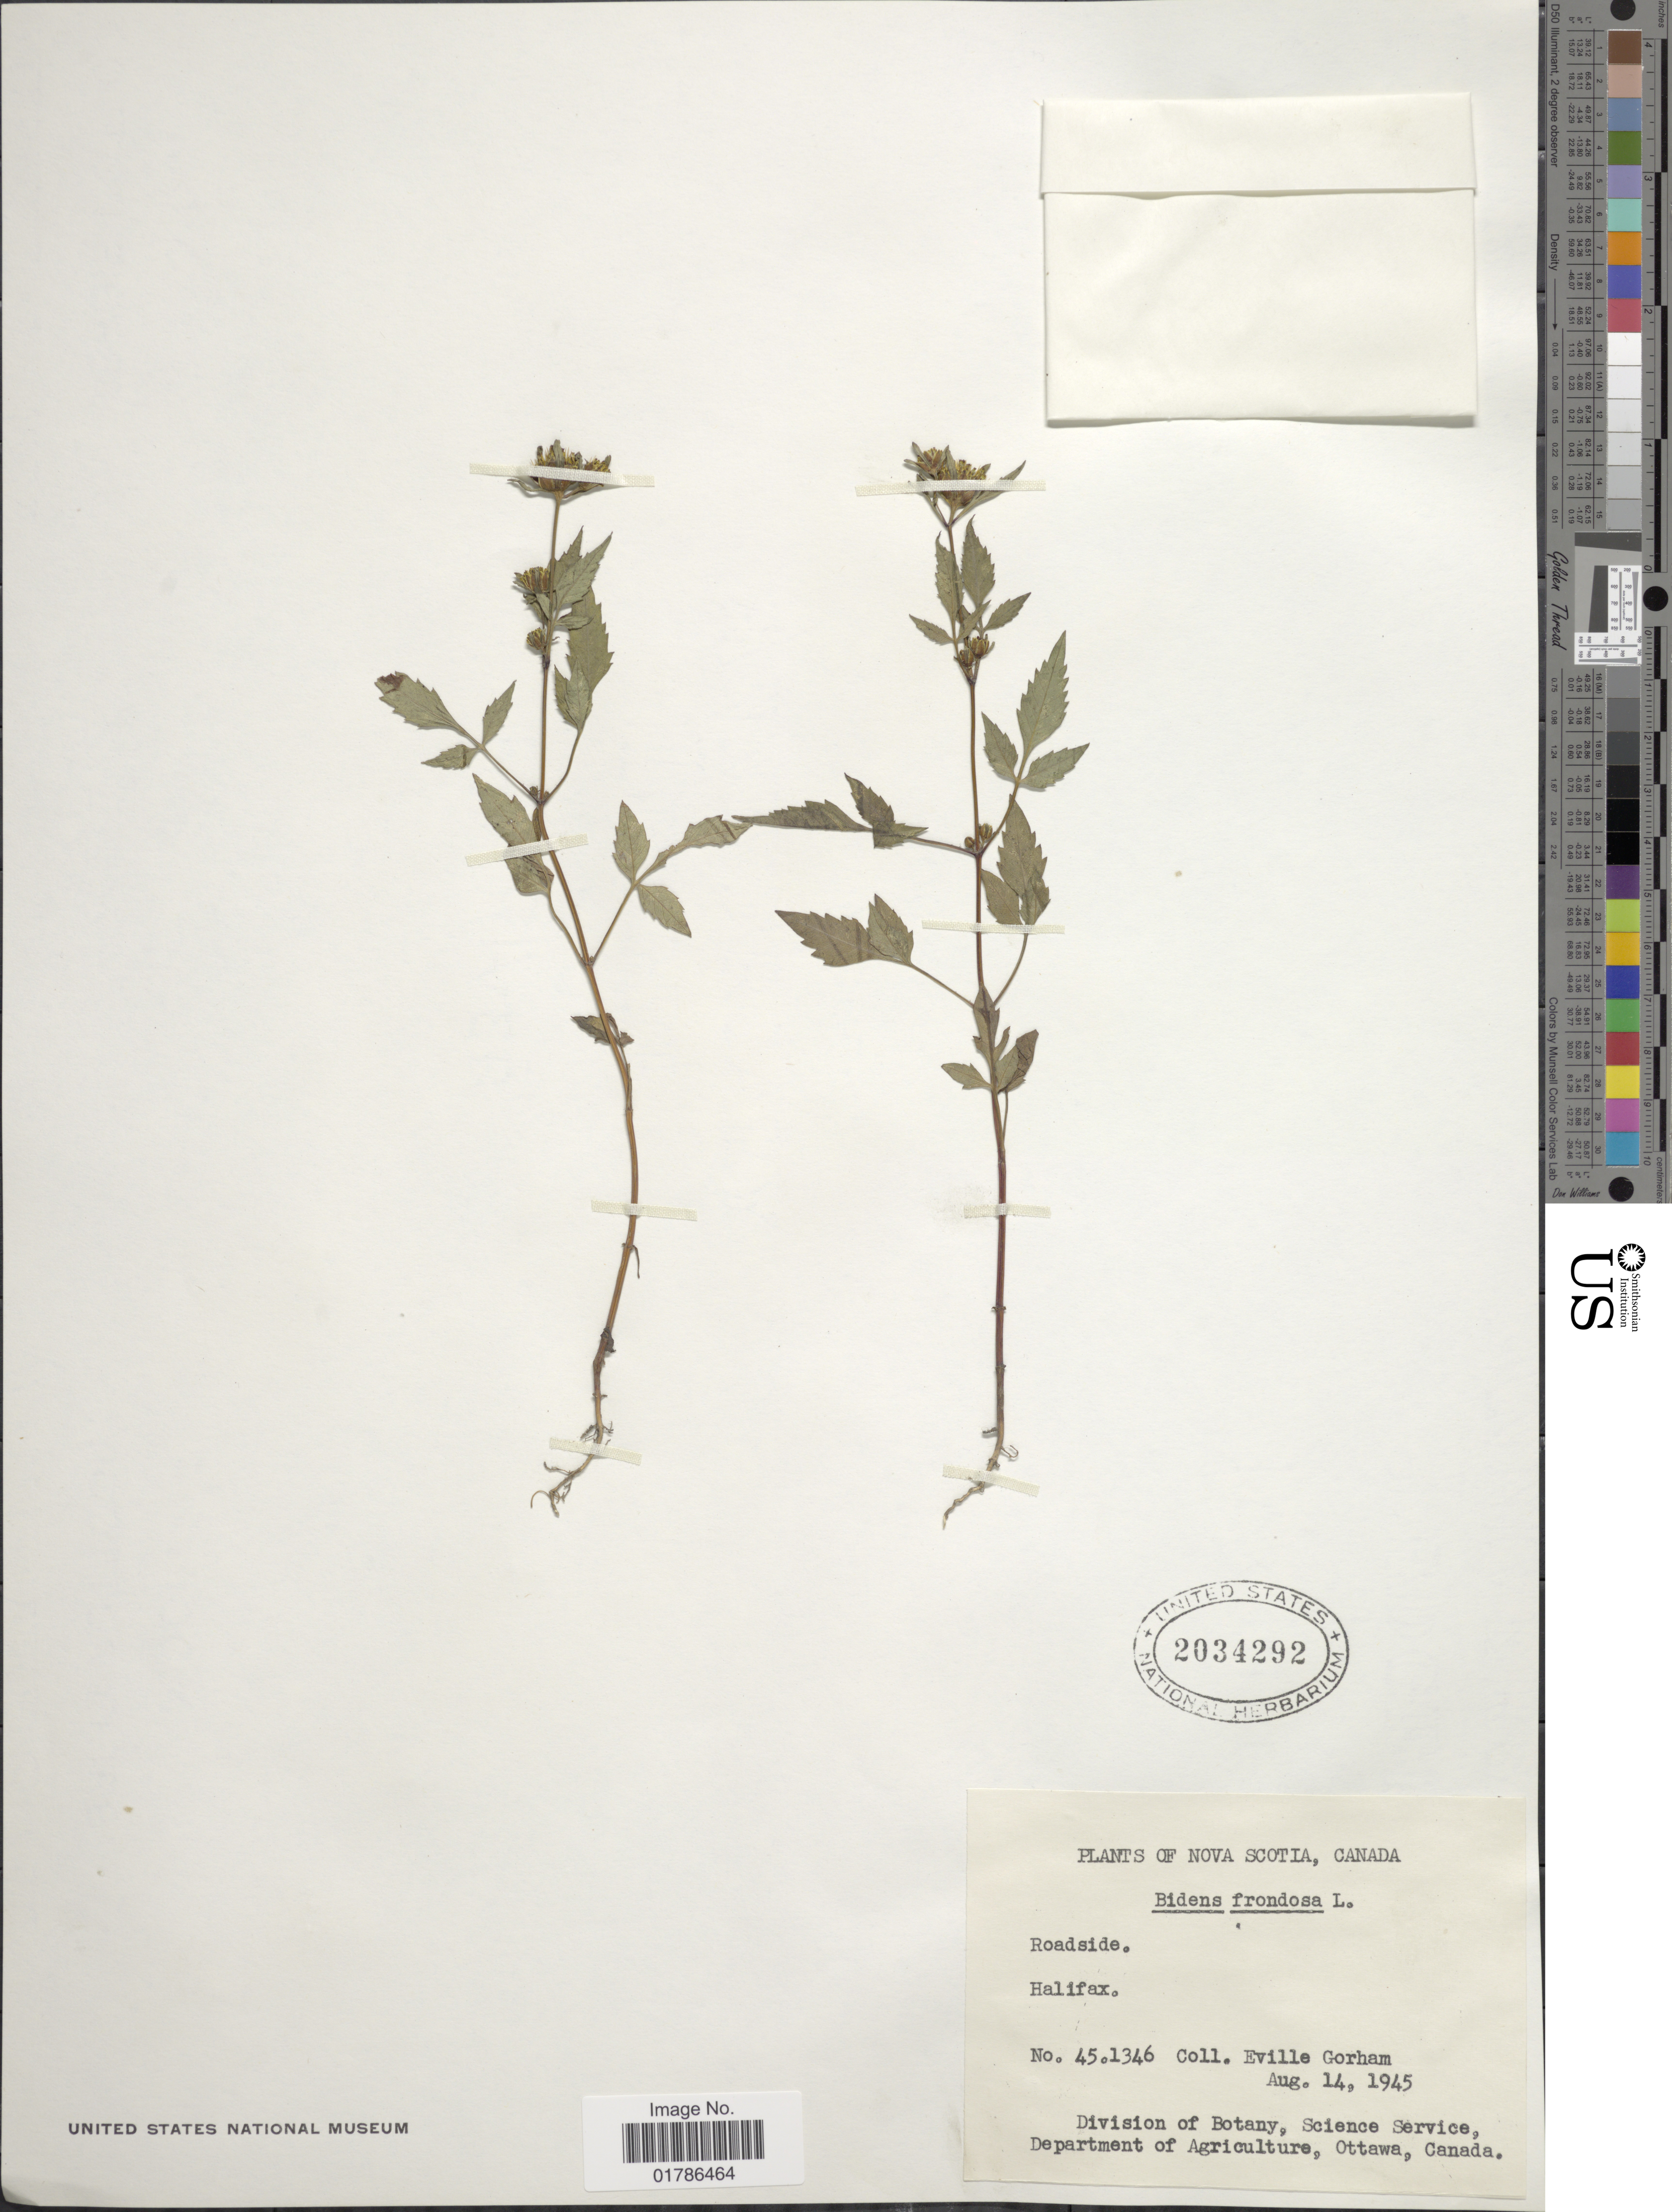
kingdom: Plantae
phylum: Tracheophyta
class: Magnoliopsida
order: Asterales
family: Asteraceae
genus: Bidens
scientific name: Bidens frondosa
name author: L.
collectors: E. Gorham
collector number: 451346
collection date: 1945-08-14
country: Canada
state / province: Nova Scotia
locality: Roadside, Halifax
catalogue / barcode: US 2034292